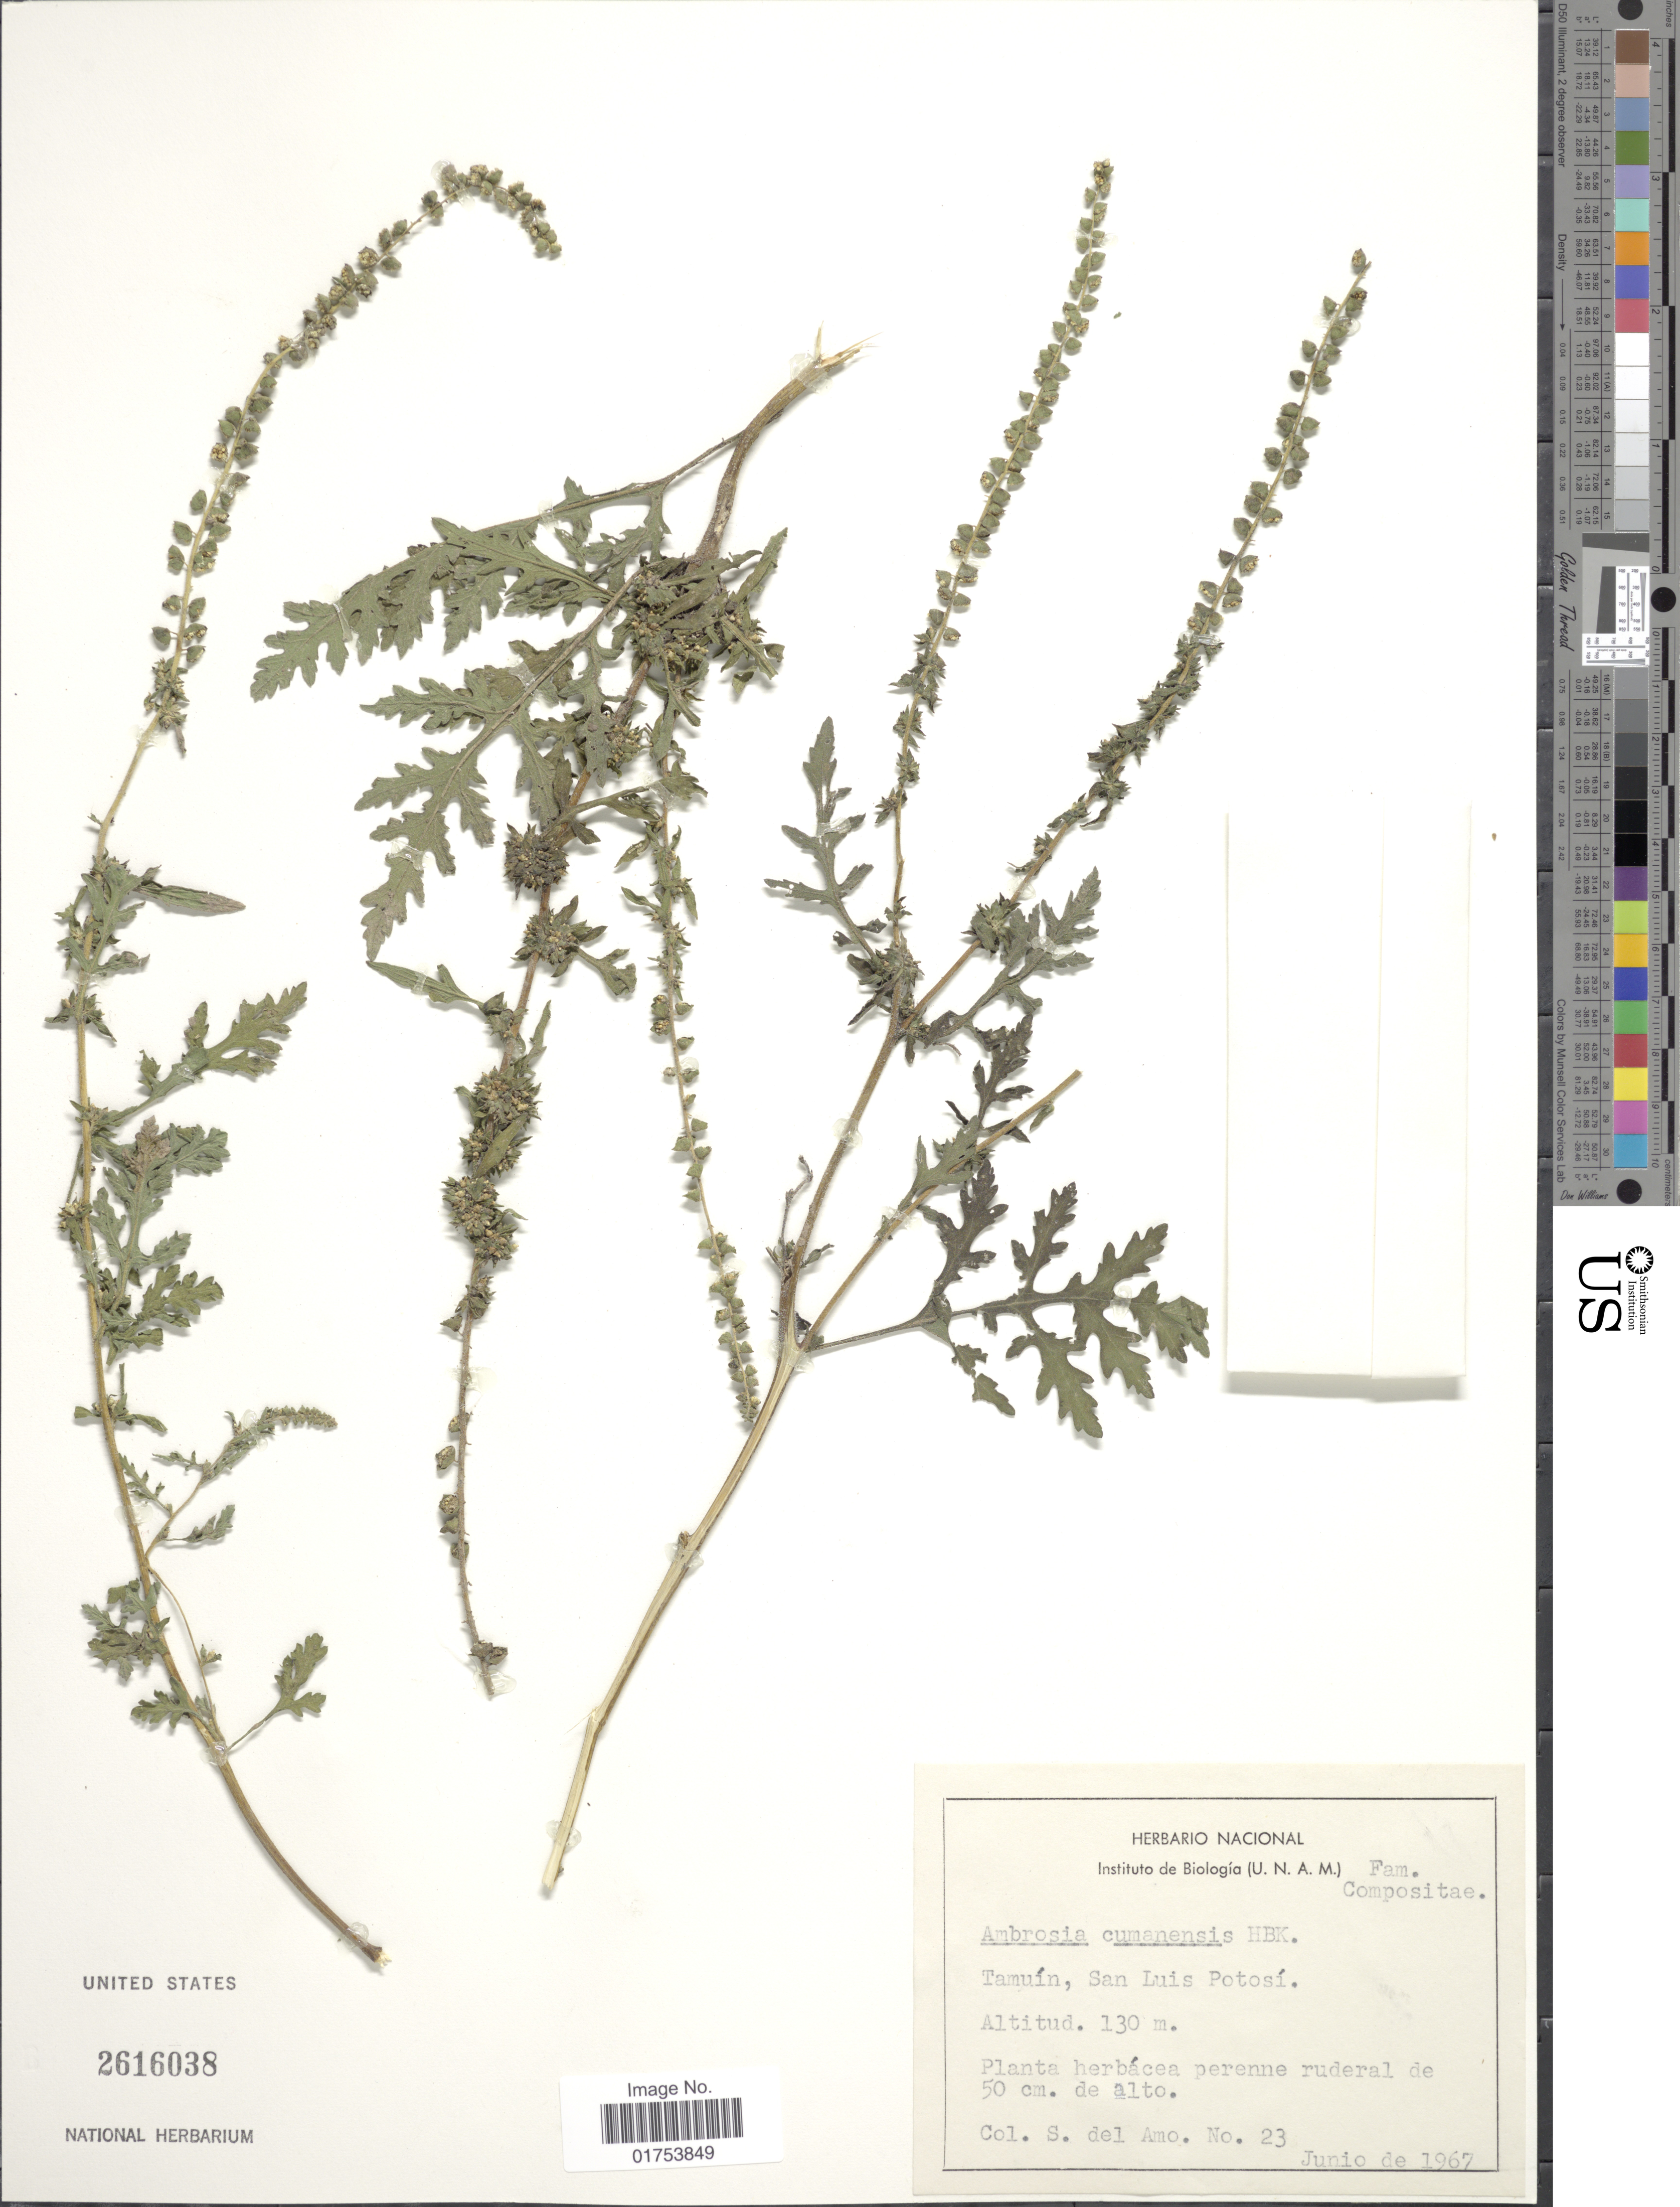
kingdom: Plantae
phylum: Tracheophyta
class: Magnoliopsida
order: Asterales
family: Asteraceae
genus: Ambrosia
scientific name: Ambrosia cumanensis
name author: Kunth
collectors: S. Amo.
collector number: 23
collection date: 1967-06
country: Mexico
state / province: San Luis Potosí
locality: Tamuin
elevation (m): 130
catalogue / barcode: US 2616038